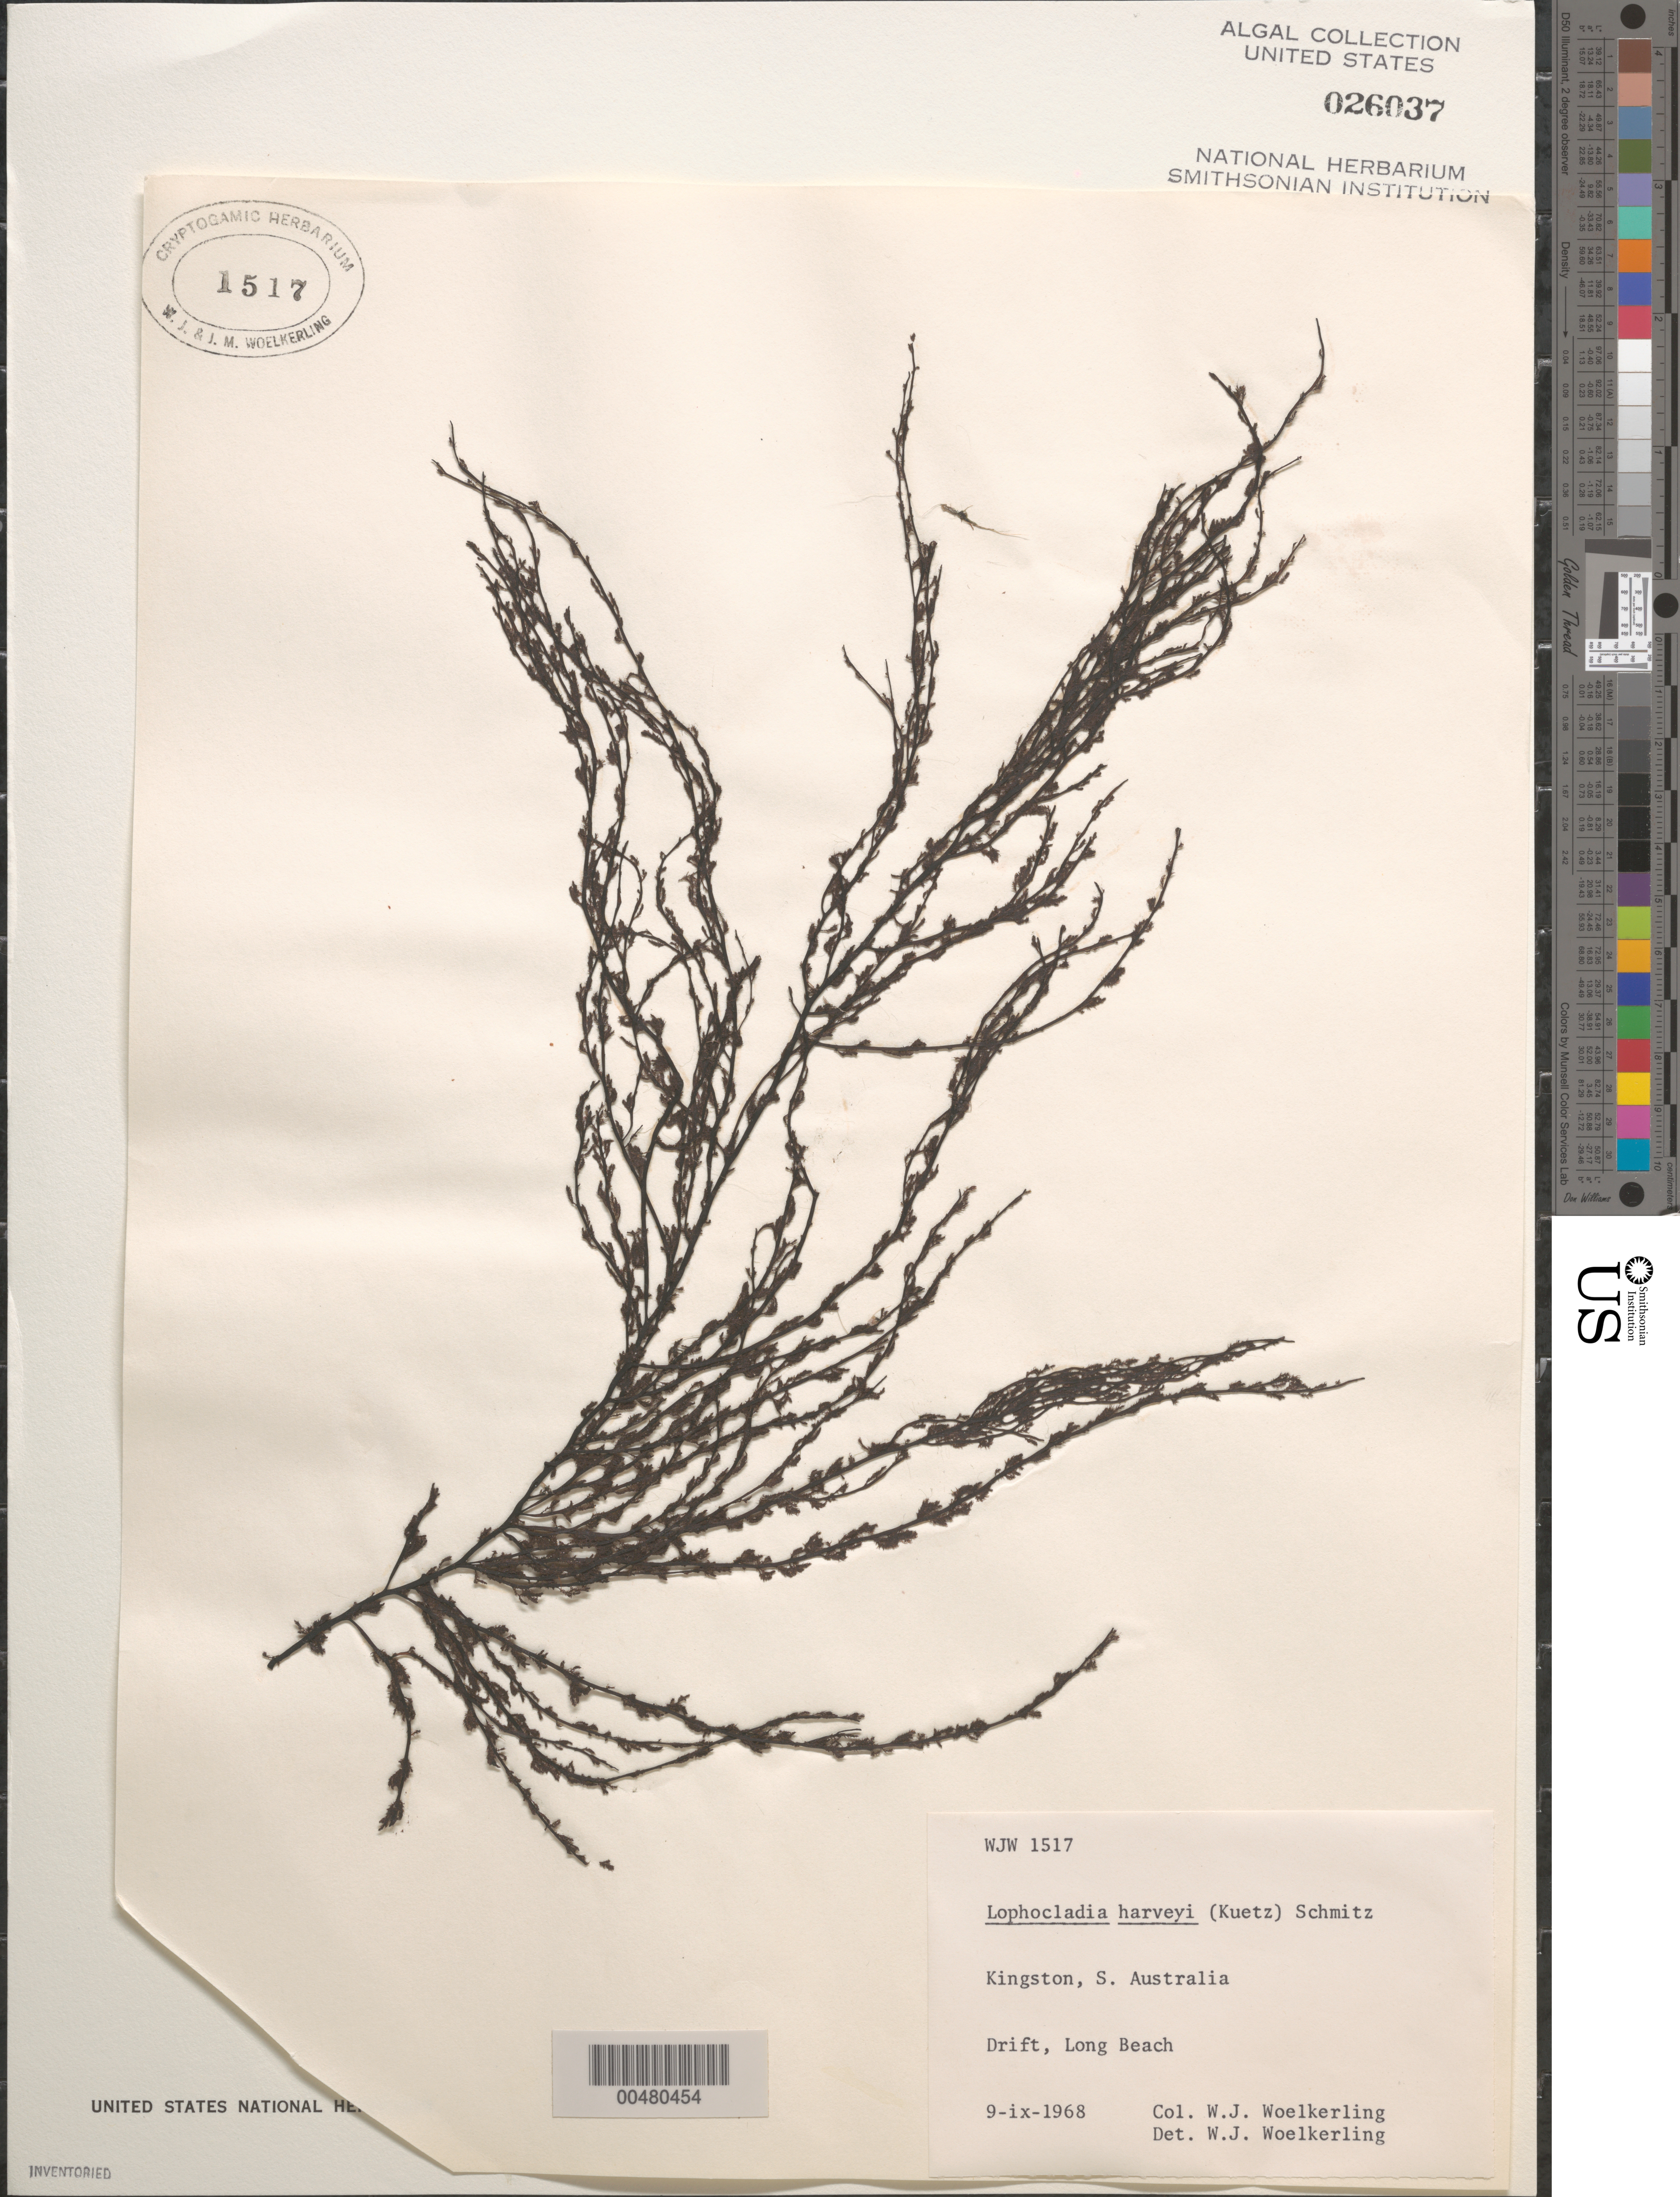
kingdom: Plantae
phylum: Rhodophyta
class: Florideophyceae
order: Ceramiales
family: Rhodomelaceae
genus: Lophocladia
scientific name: Lophocladia kuetzingii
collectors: W. Woelkerling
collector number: WJW 1517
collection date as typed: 09 Sep 1968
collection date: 1968-09-09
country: Australia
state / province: South Australia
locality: Kingston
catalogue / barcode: US 26037